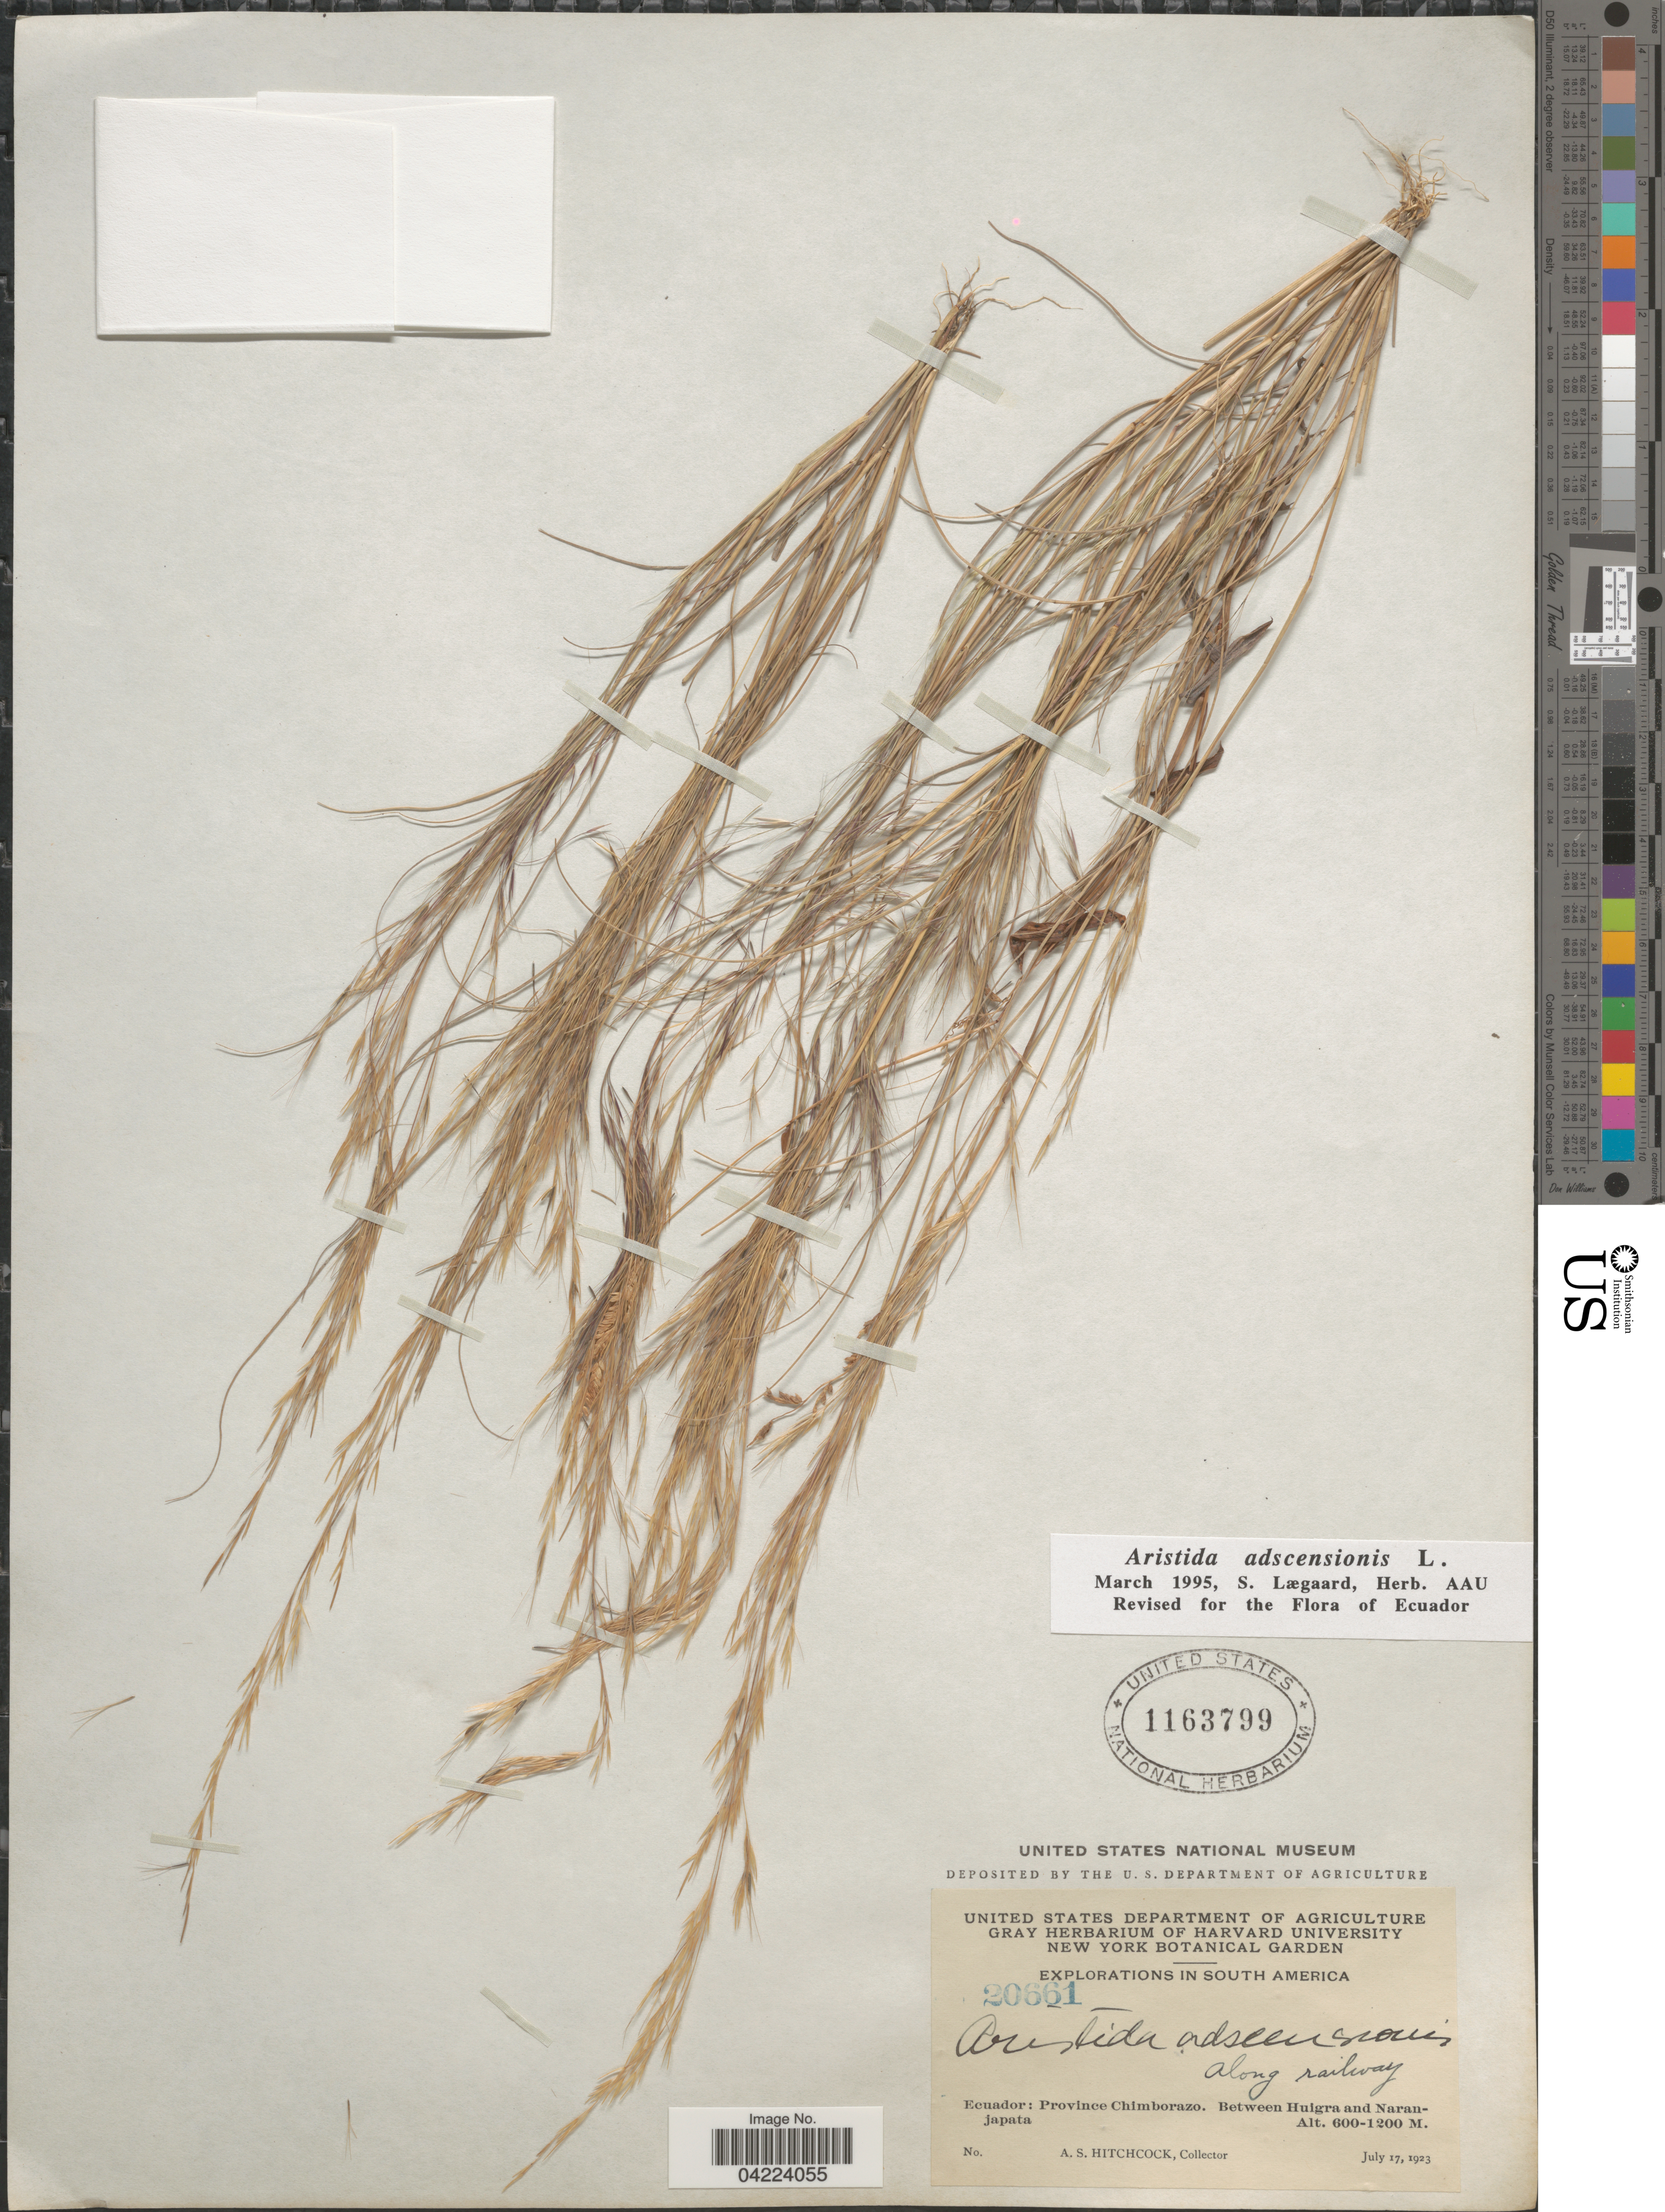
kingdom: Plantae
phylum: Tracheophyta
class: Liliopsida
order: Poales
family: Poaceae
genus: Aristida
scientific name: Aristida adscensionis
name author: L.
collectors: A. S. Hitchcock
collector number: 20661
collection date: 1923-07-17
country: Ecuador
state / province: Chimborazo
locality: Explorations in South America. Between Huigra and Naranjapata. Along railway.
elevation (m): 600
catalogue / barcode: US 1163799